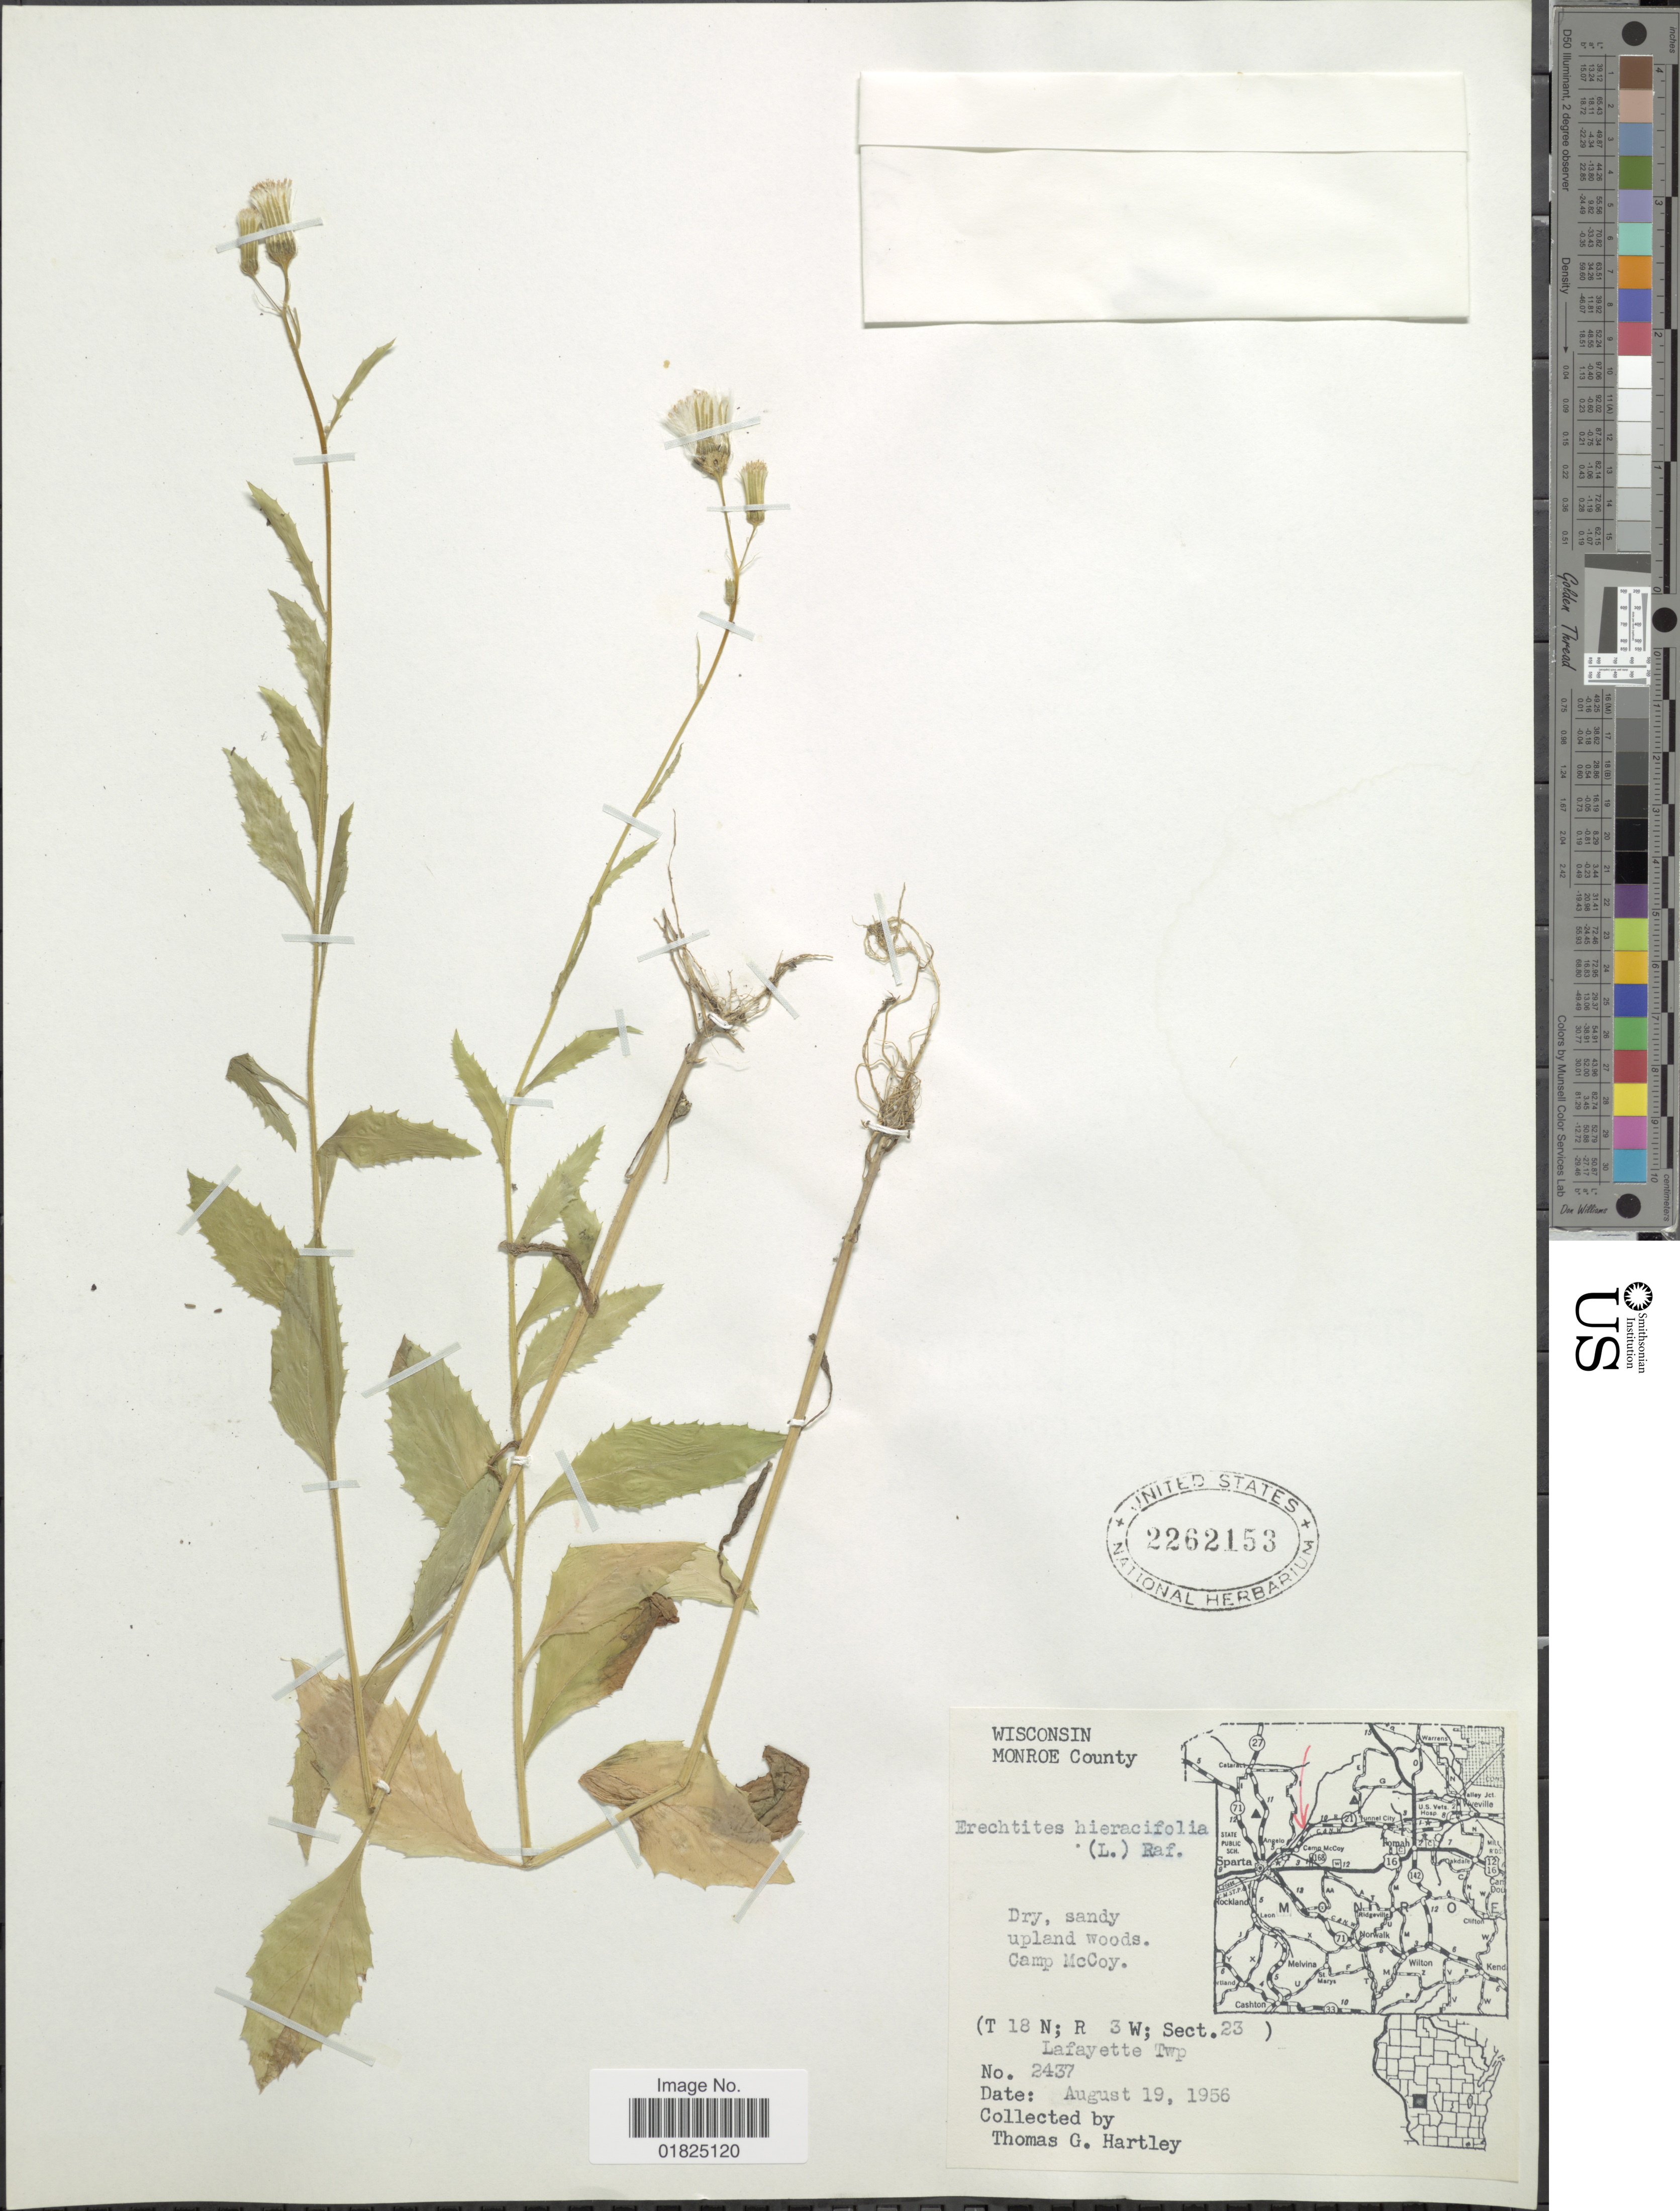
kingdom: Plantae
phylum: Tracheophyta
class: Magnoliopsida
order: Asterales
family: Asteraceae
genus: Erechtites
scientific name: Erechtites hieraciifolius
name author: (L.) Raf. ex DC.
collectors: T. G. Hartley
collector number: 2437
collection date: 1956-08-19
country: United States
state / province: Wisconsin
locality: Monroe County, Dry, sandy upland woods. Camp McCoy. (T 18N; R 3W; Sect. 23) Lafayette Twp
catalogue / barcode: US 2262153